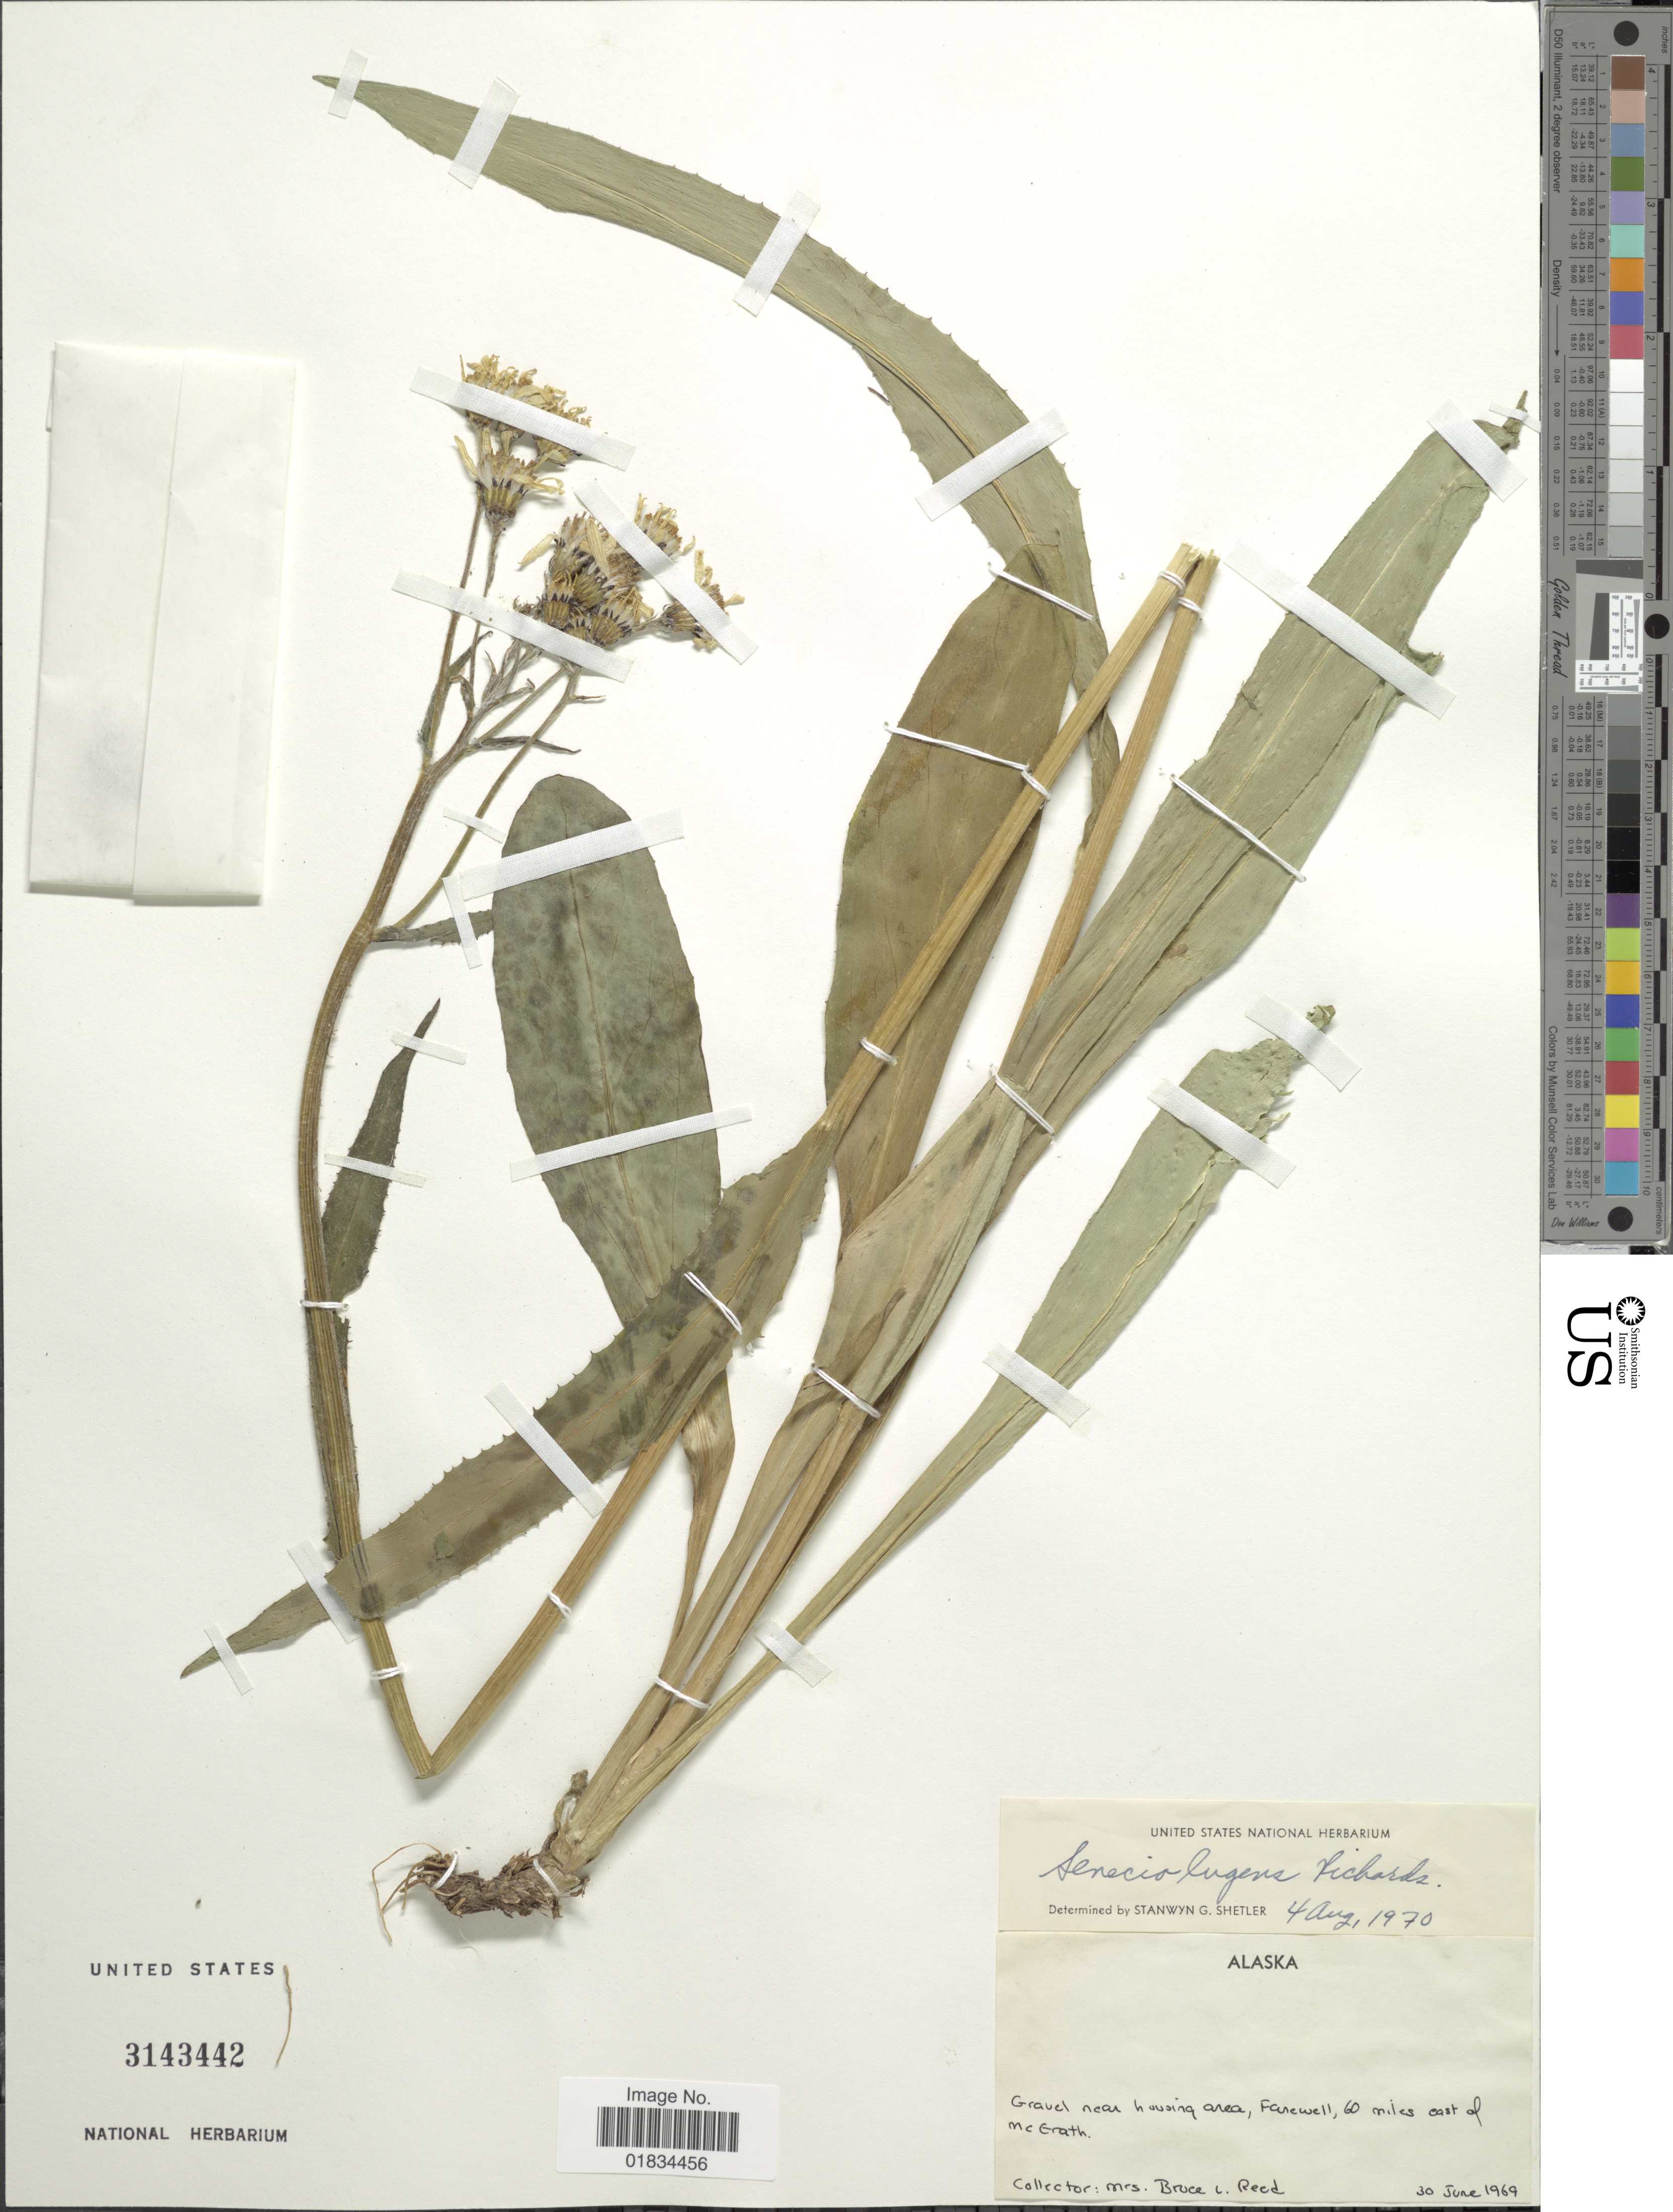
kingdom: Plantae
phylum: Tracheophyta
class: Magnoliopsida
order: Asterales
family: Asteraceae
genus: Senecio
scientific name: Senecio lugens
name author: Richardson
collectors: B. Reed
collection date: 1969-06-30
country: United States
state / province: Alaska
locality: Gravel near housing area, Farewell, 60 miles east of McGrath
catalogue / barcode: US 3143442